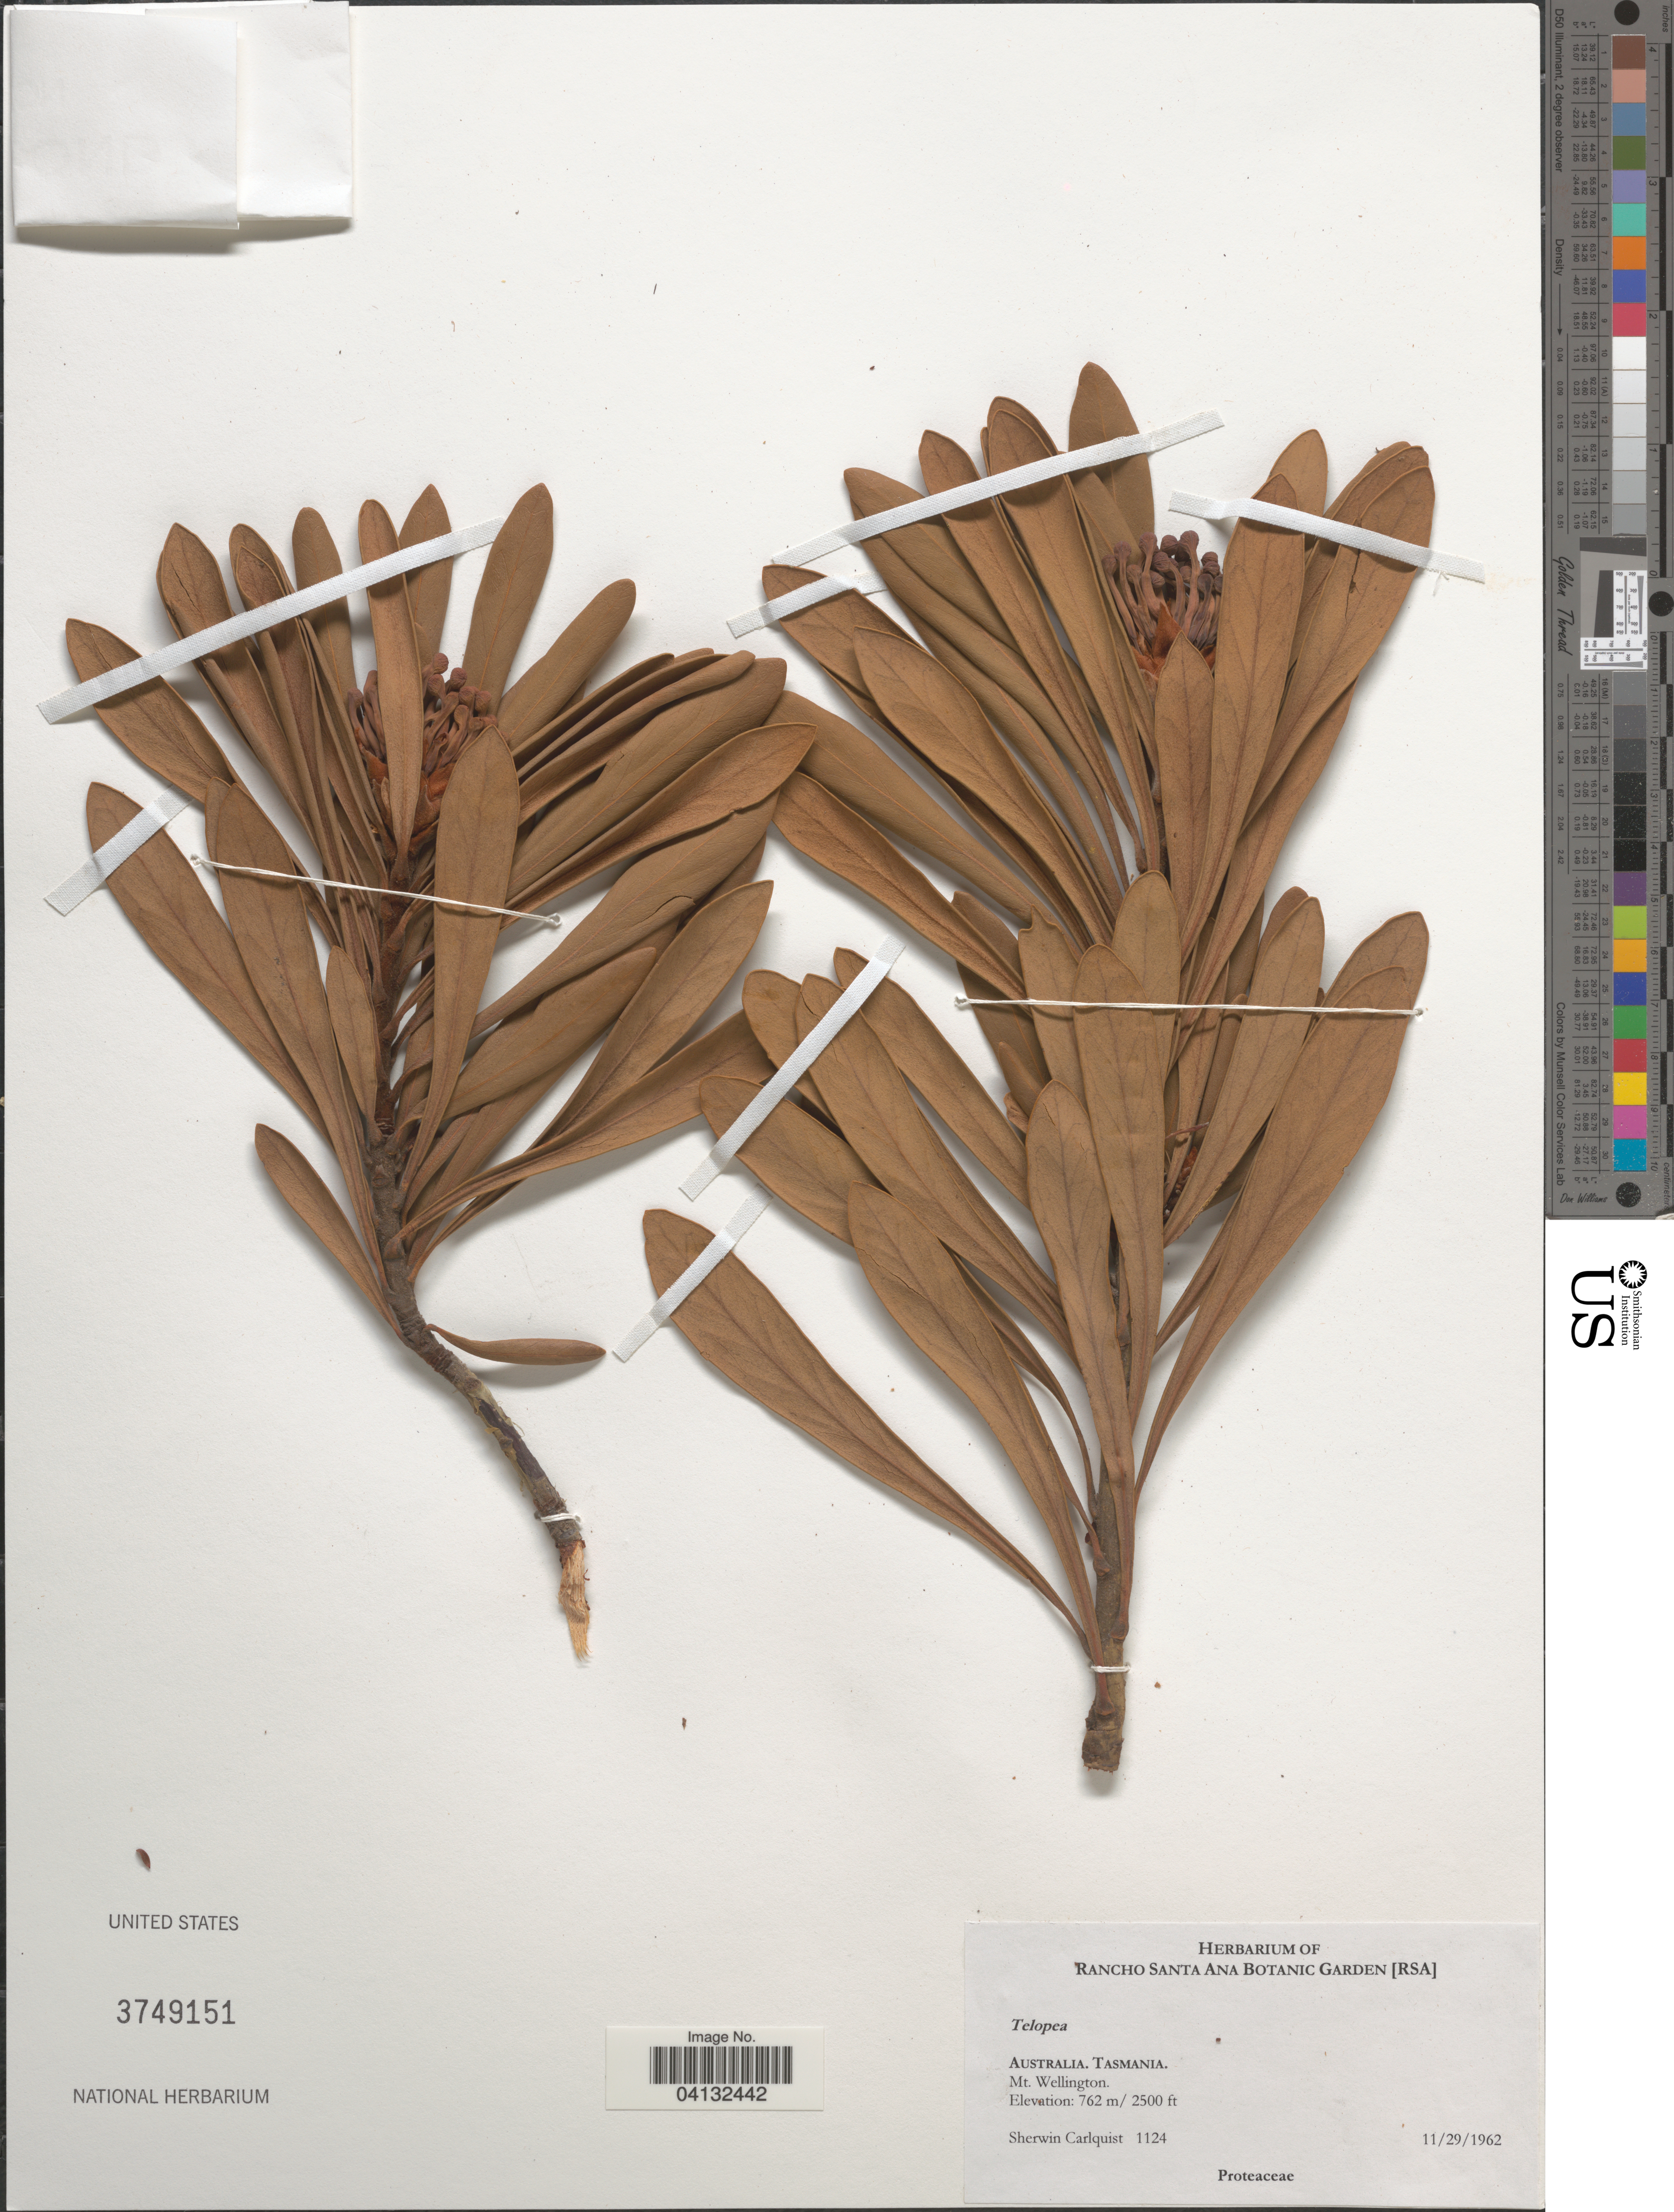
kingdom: Plantae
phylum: Tracheophyta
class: Magnoliopsida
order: Proteales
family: Proteaceae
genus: Telopea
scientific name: Telopea sp.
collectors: S. Carlquist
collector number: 1124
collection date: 1962-11-29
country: Australia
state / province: Tasmania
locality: Mt. Wellington.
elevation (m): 762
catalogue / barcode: US 3749151